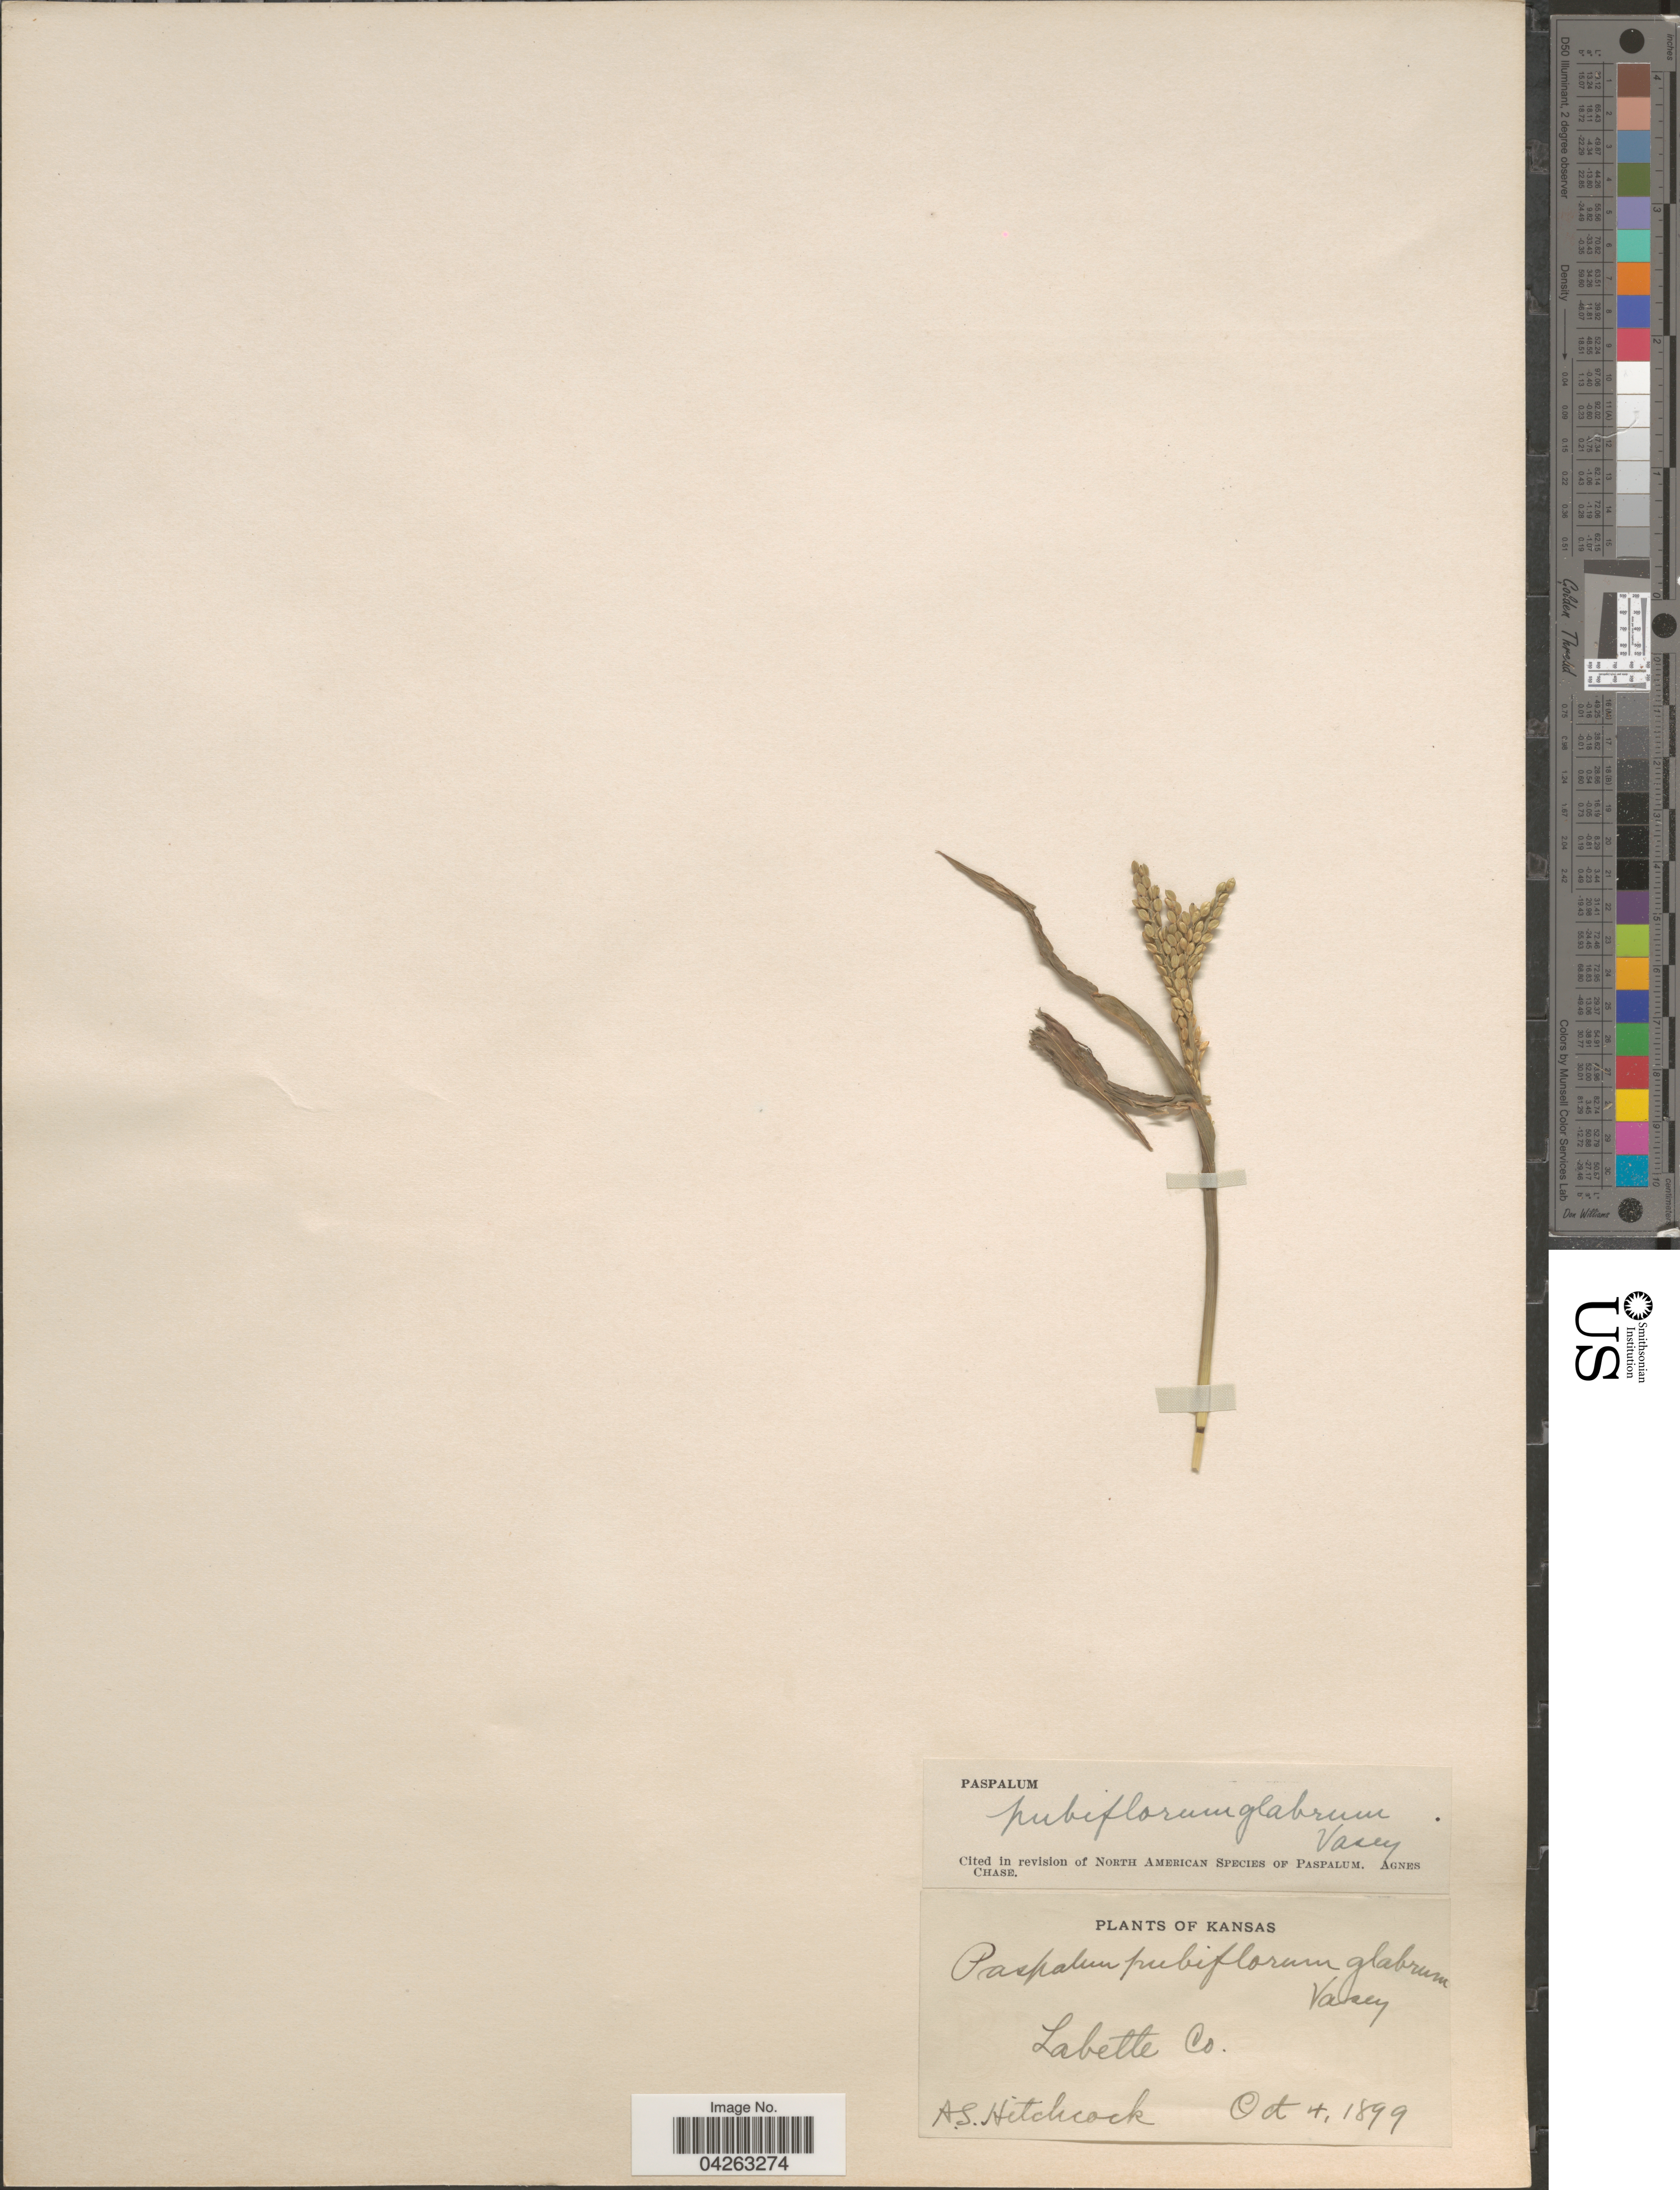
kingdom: Plantae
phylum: Tracheophyta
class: Liliopsida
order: Poales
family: Poaceae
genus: Paspalum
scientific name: Paspalum pubiflorum var. glabrum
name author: Vasey ex Scribn.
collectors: A. S. Hitchcock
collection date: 1899-10-04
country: United States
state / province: Kansas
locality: Labette Co.